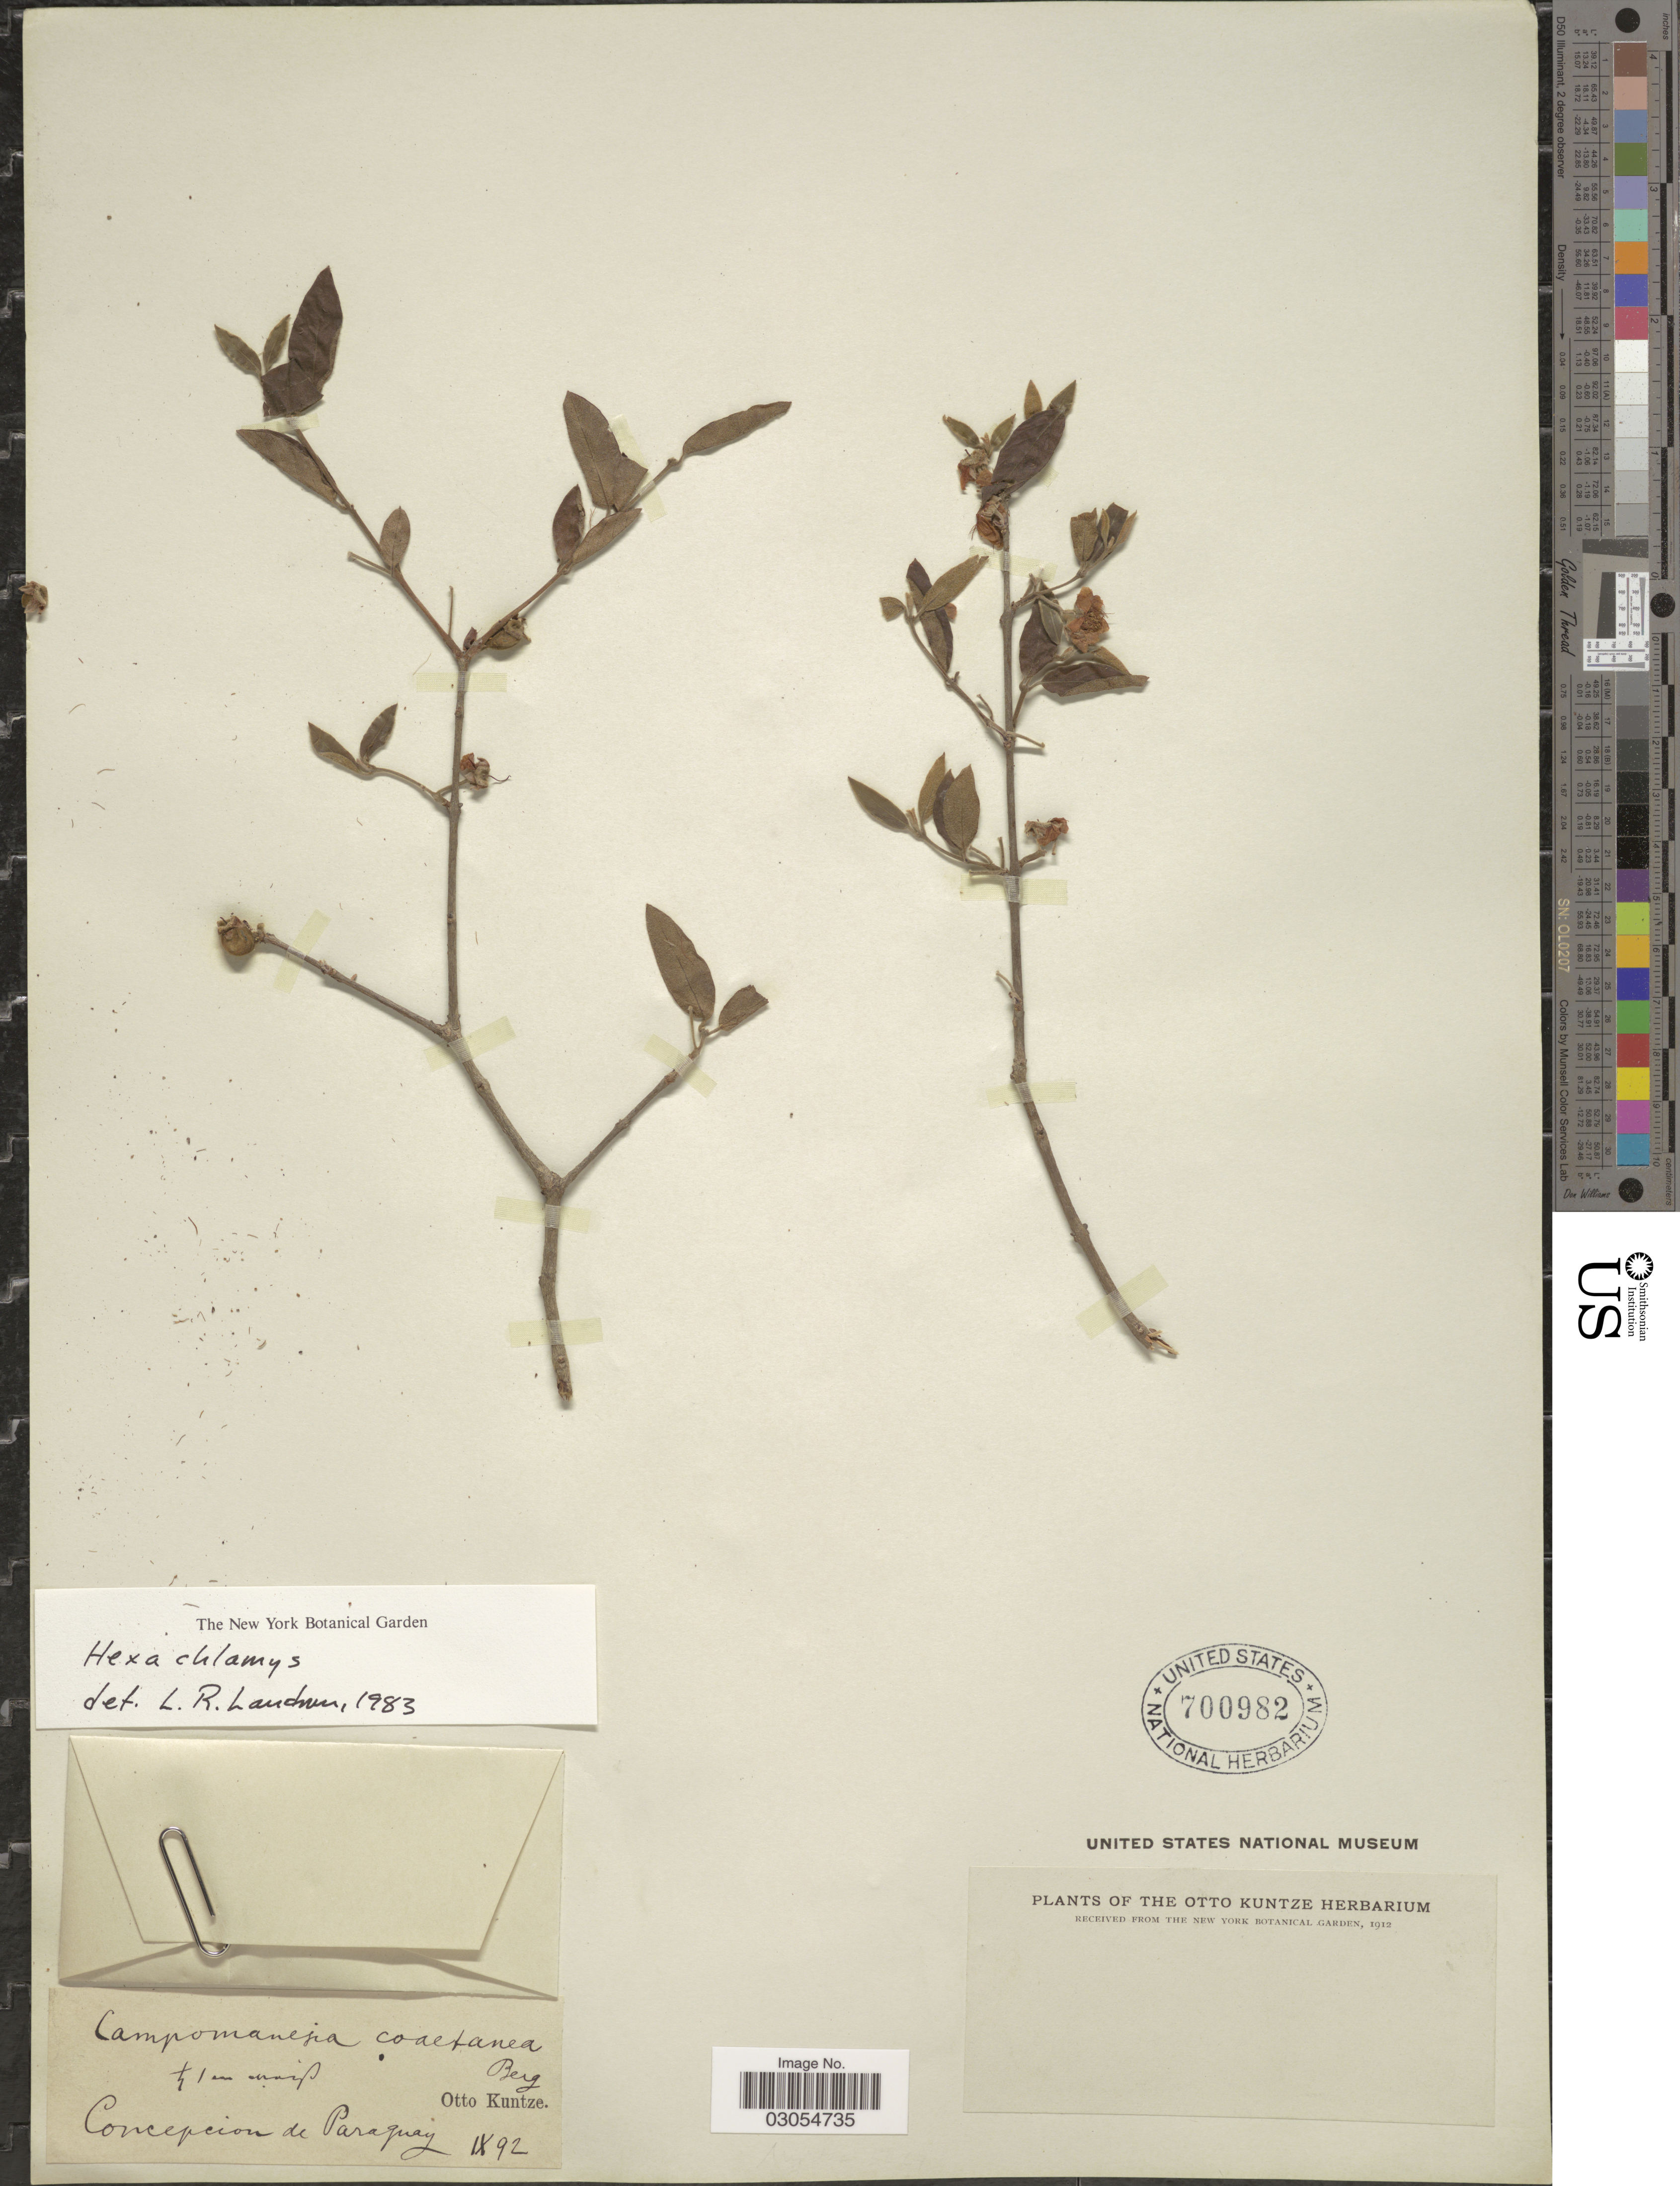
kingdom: Plantae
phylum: Tracheophyta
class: Magnoliopsida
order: Myrtales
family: Myrtaceae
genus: Eugenia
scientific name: Eugenia sp. a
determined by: Strong, Mark T., (BOT), Smithsonian Institution - National Museum of Natural History (UNITED STATES)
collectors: C.E.O. Kuntze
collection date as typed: Transcribed d/m/y: /9/92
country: Paraguay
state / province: Concepcion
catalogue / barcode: US 700982